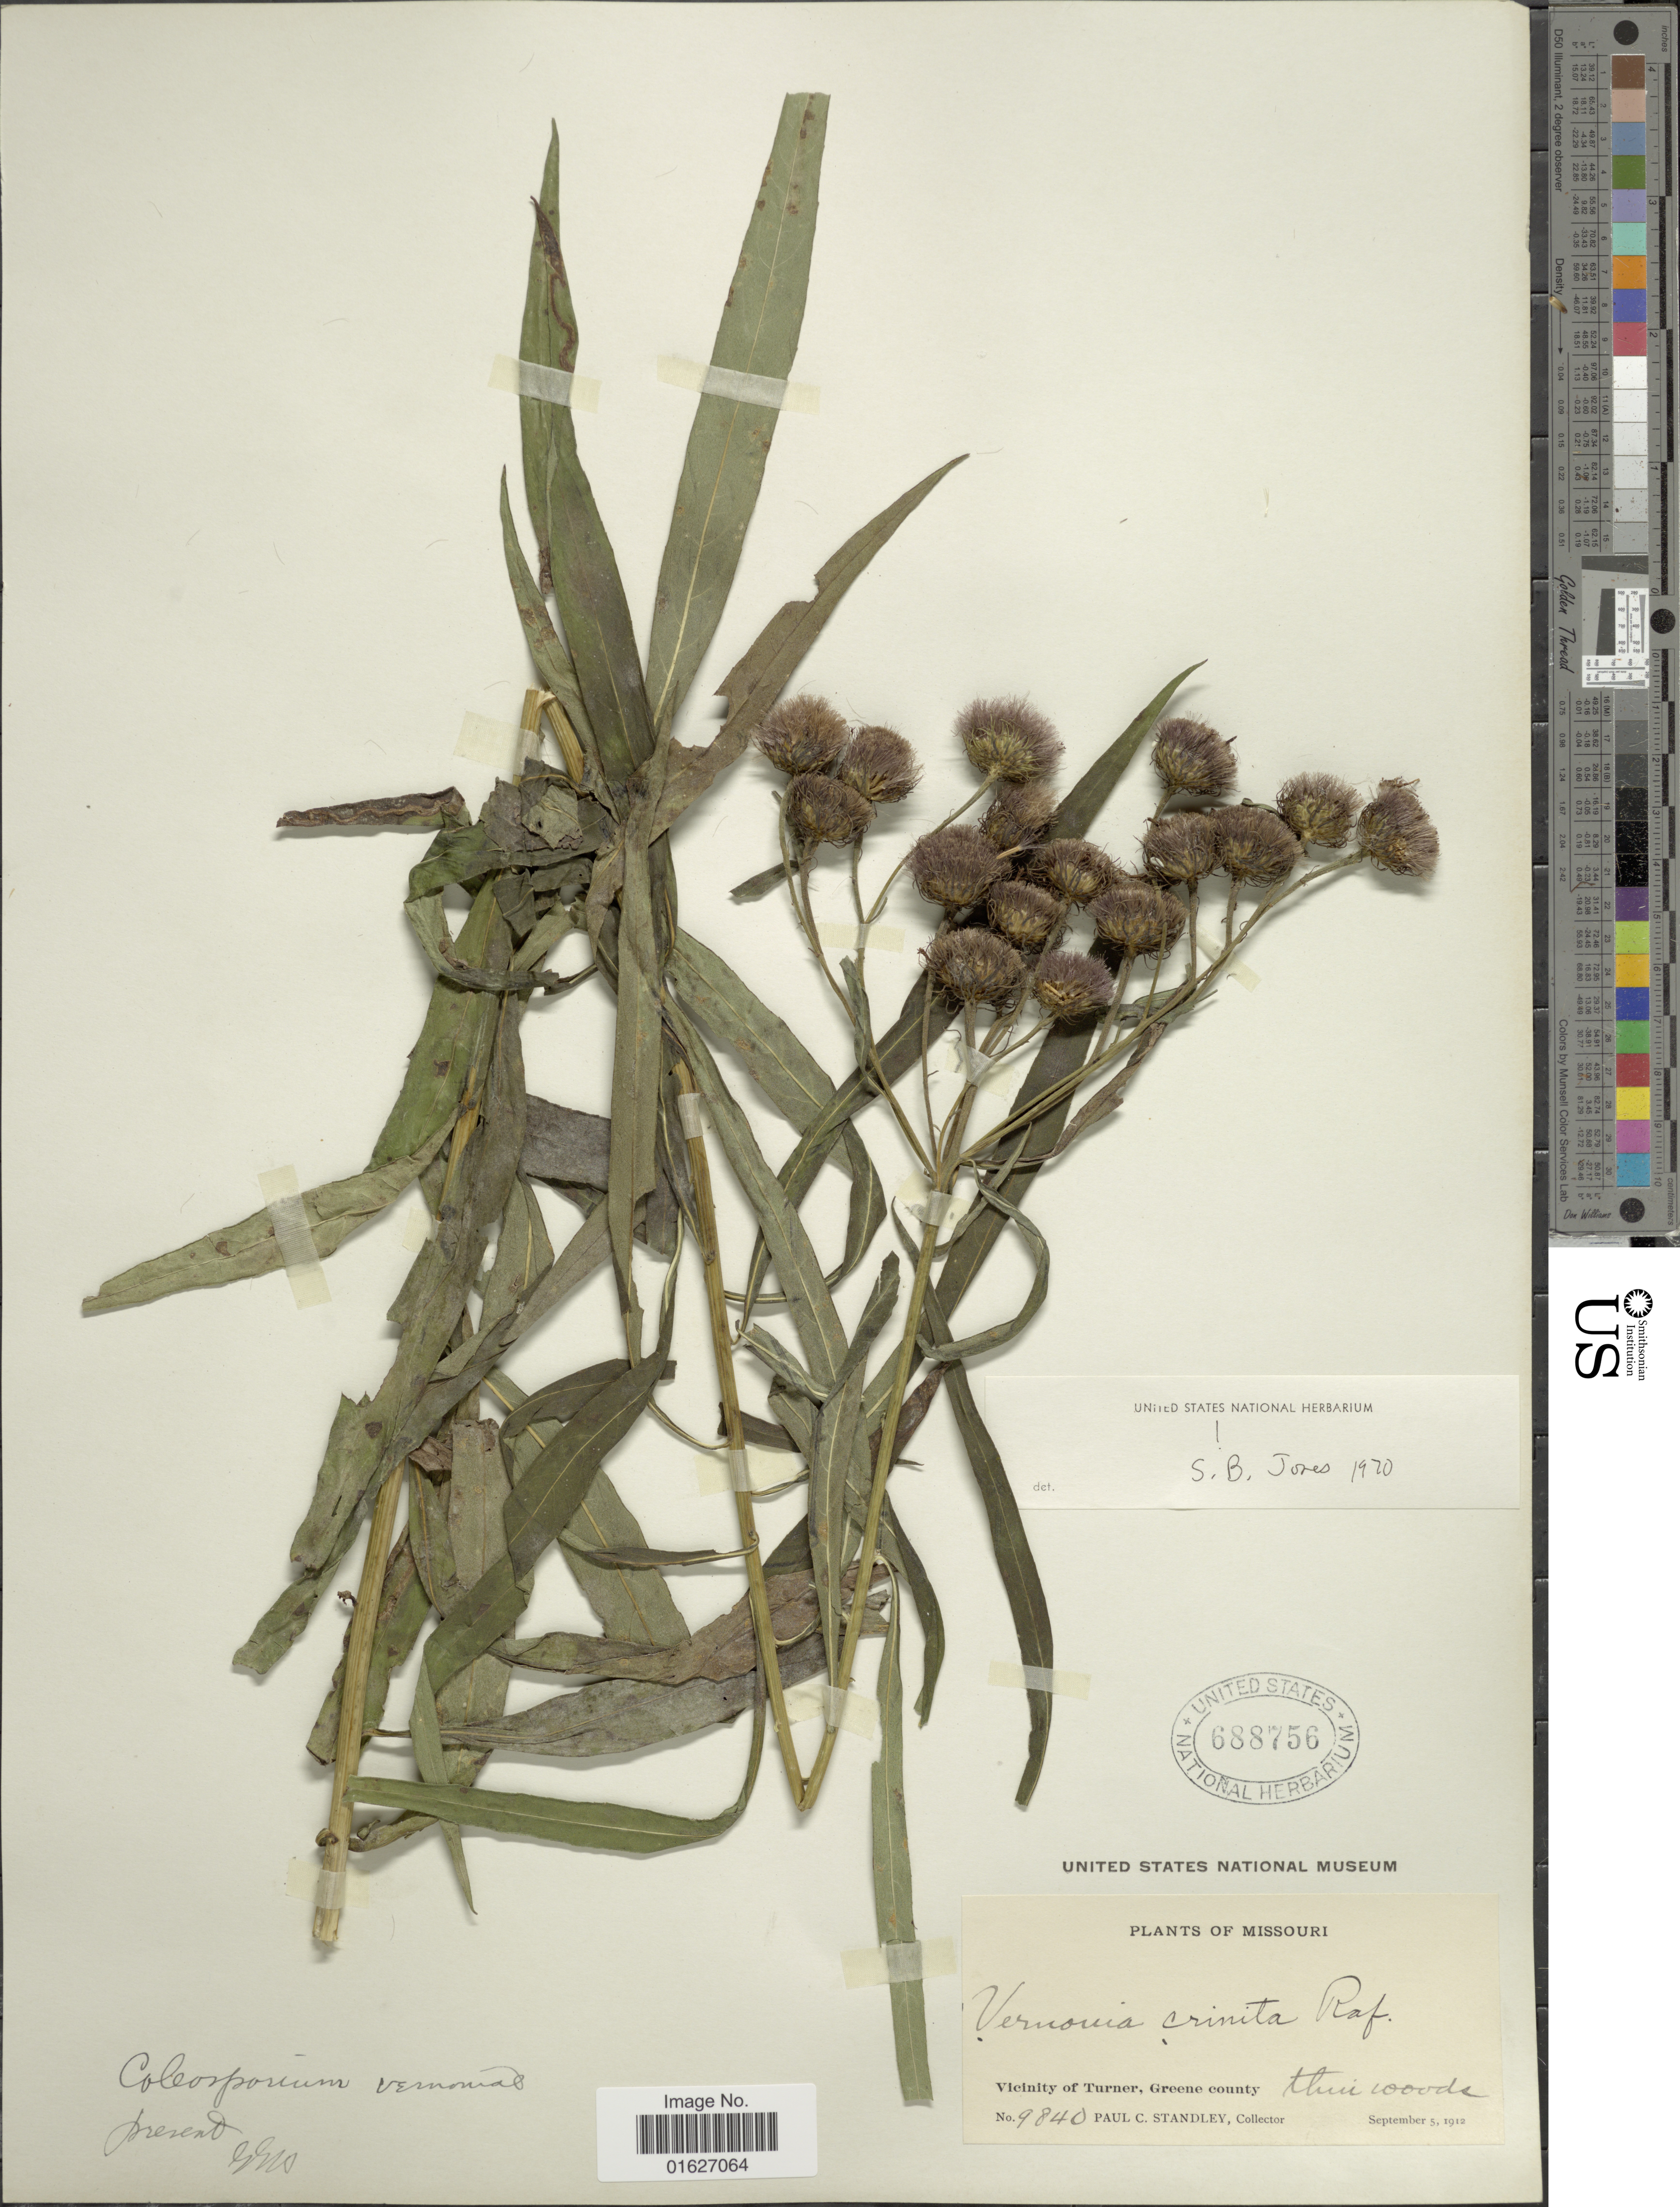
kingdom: Plantae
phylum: Tracheophyta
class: Magnoliopsida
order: Asterales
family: Asteraceae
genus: Vernonia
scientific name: Vernonia arkansana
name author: DC.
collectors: P. C. Standley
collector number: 9840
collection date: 1912-09-05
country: United States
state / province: Missouri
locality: Vicinity of Turner, Greene County.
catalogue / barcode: US 688756